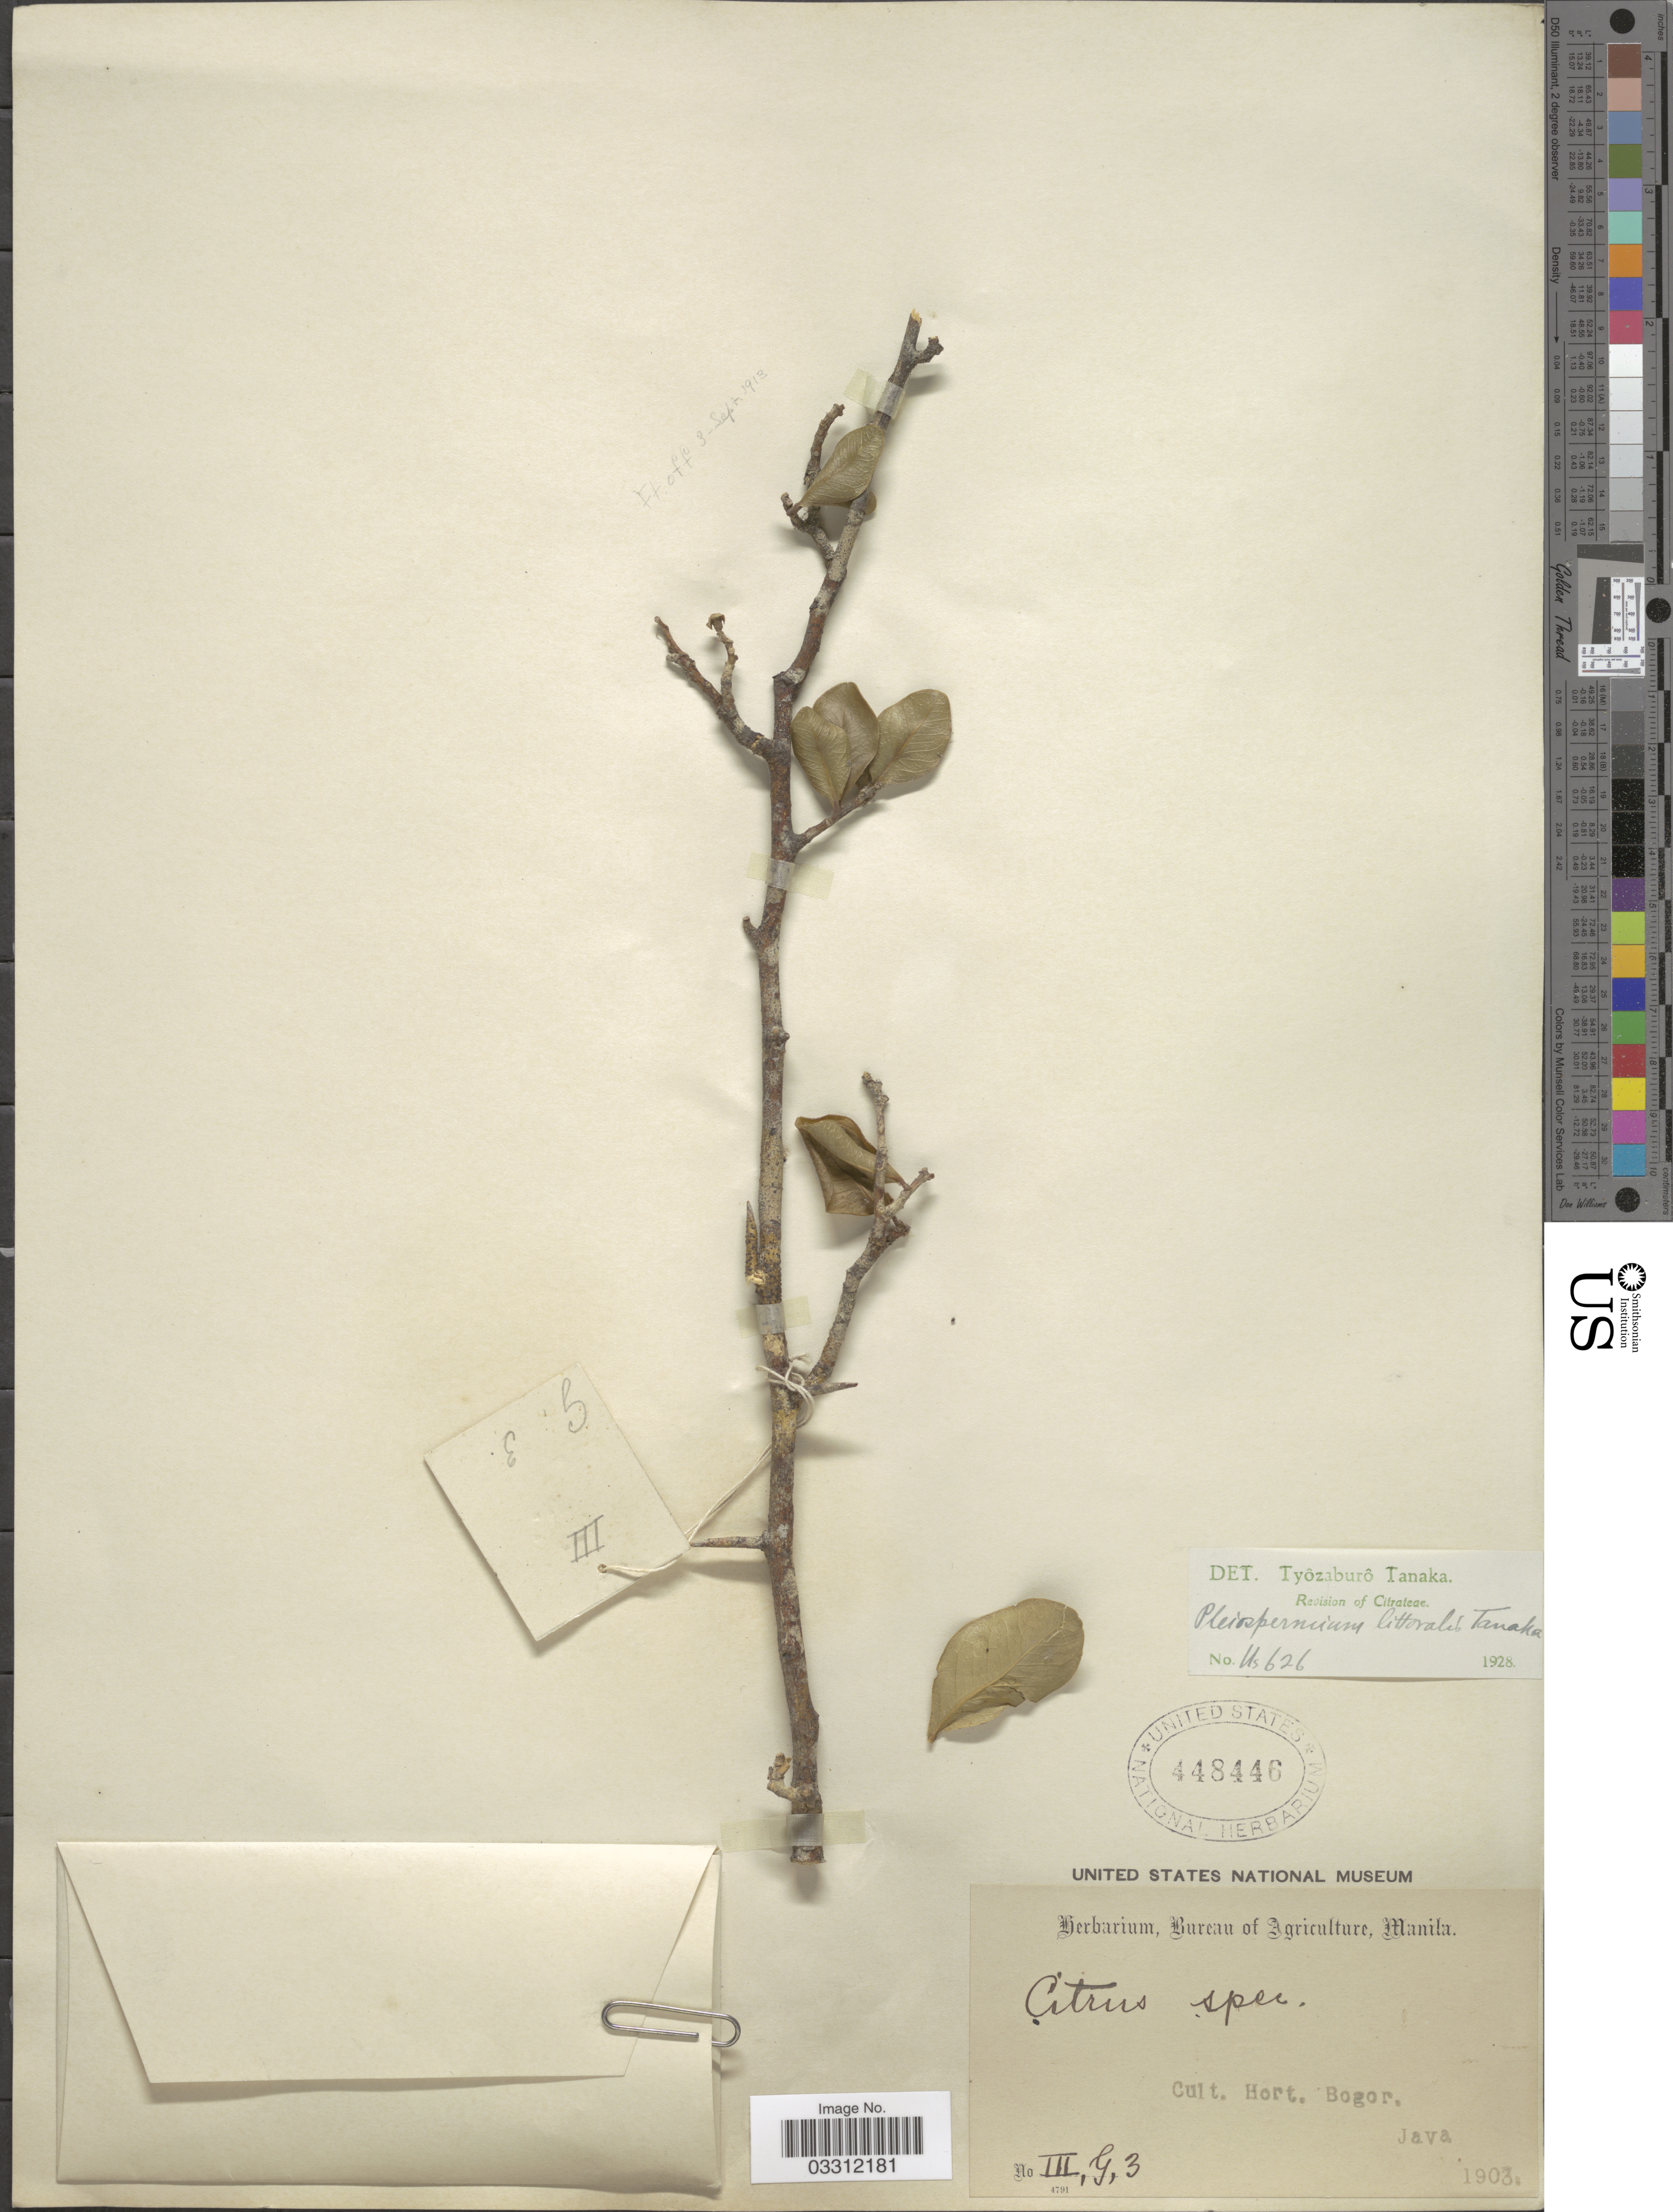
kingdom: Plantae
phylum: Tracheophyta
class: Magnoliopsida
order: Sapindales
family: Rutaceae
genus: Limnocitrus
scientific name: Limnocitrus littoralis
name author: (Miq.) Swingle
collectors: Ex herb. Bureau of Agriculture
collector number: IIIG3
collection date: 1903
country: Indonesia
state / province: Java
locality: Cult. Hort. Bogor.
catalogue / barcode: US 448446